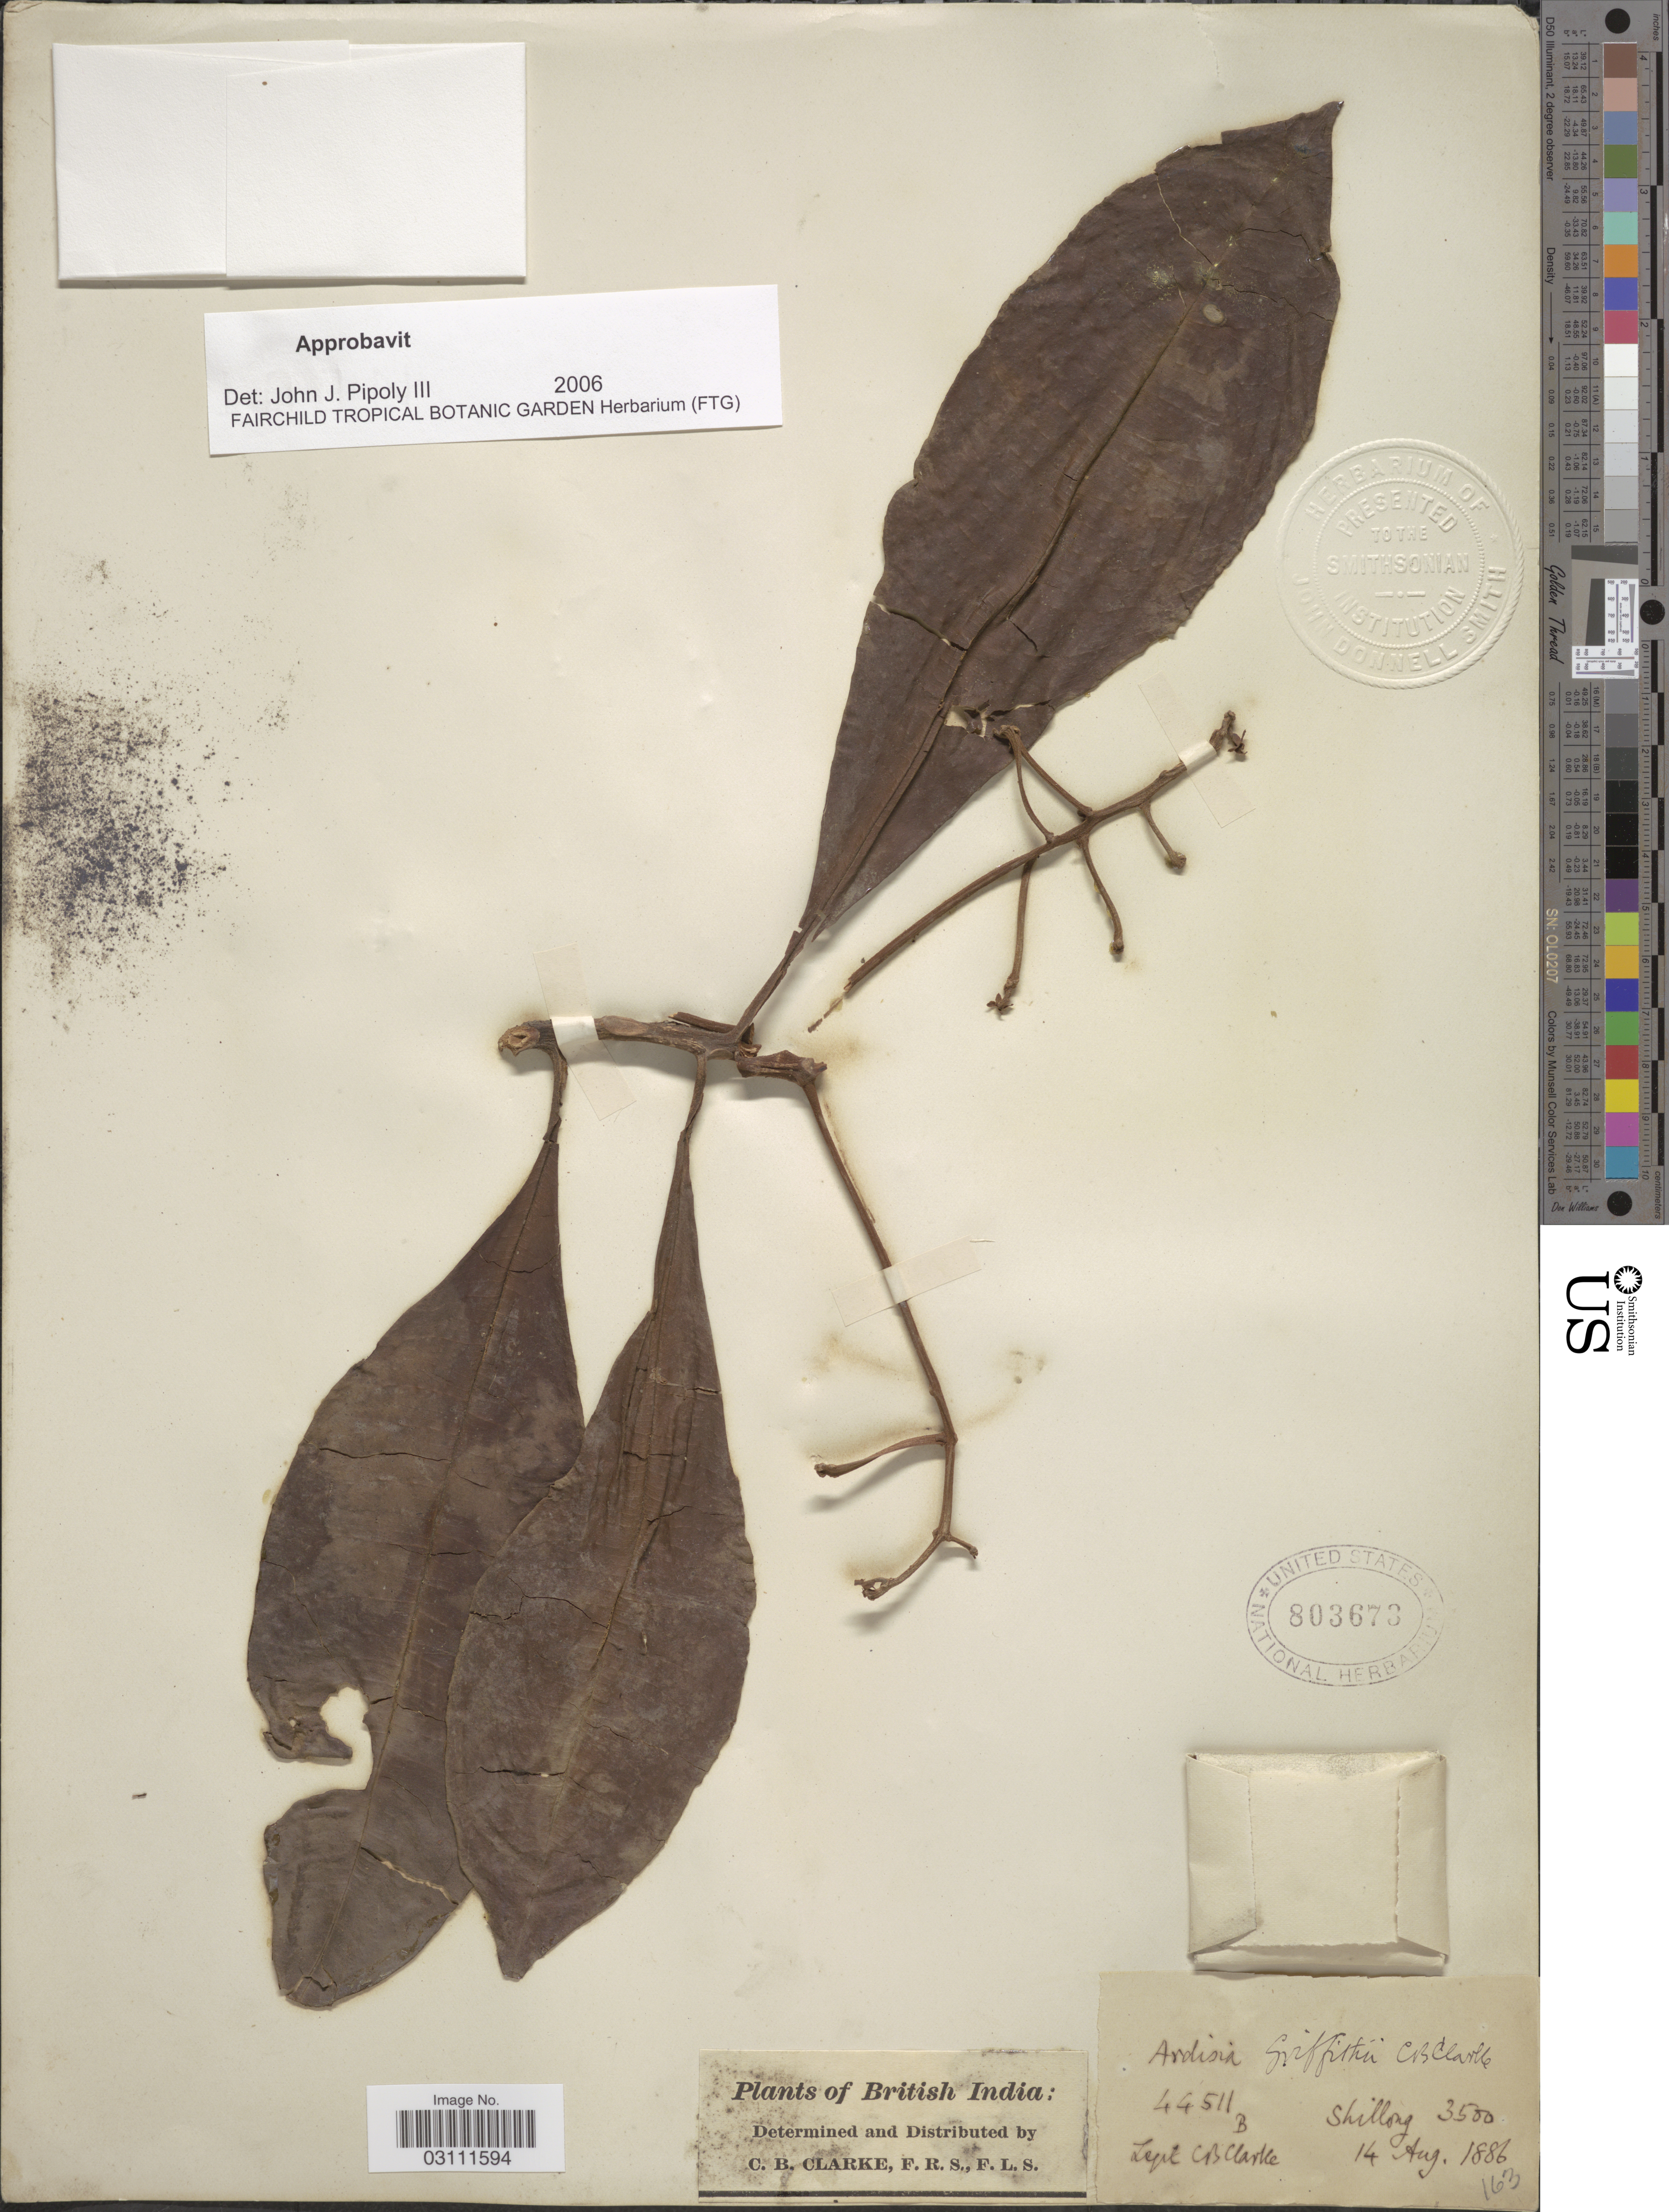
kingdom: Plantae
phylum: Tracheophyta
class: Magnoliopsida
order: Ericales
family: Primulaceae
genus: Ardisia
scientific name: Ardisia griffithii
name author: C.B. Clarke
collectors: C. B. Clarke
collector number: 44511B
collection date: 1886-09-14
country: India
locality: Shillong.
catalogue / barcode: US 803673